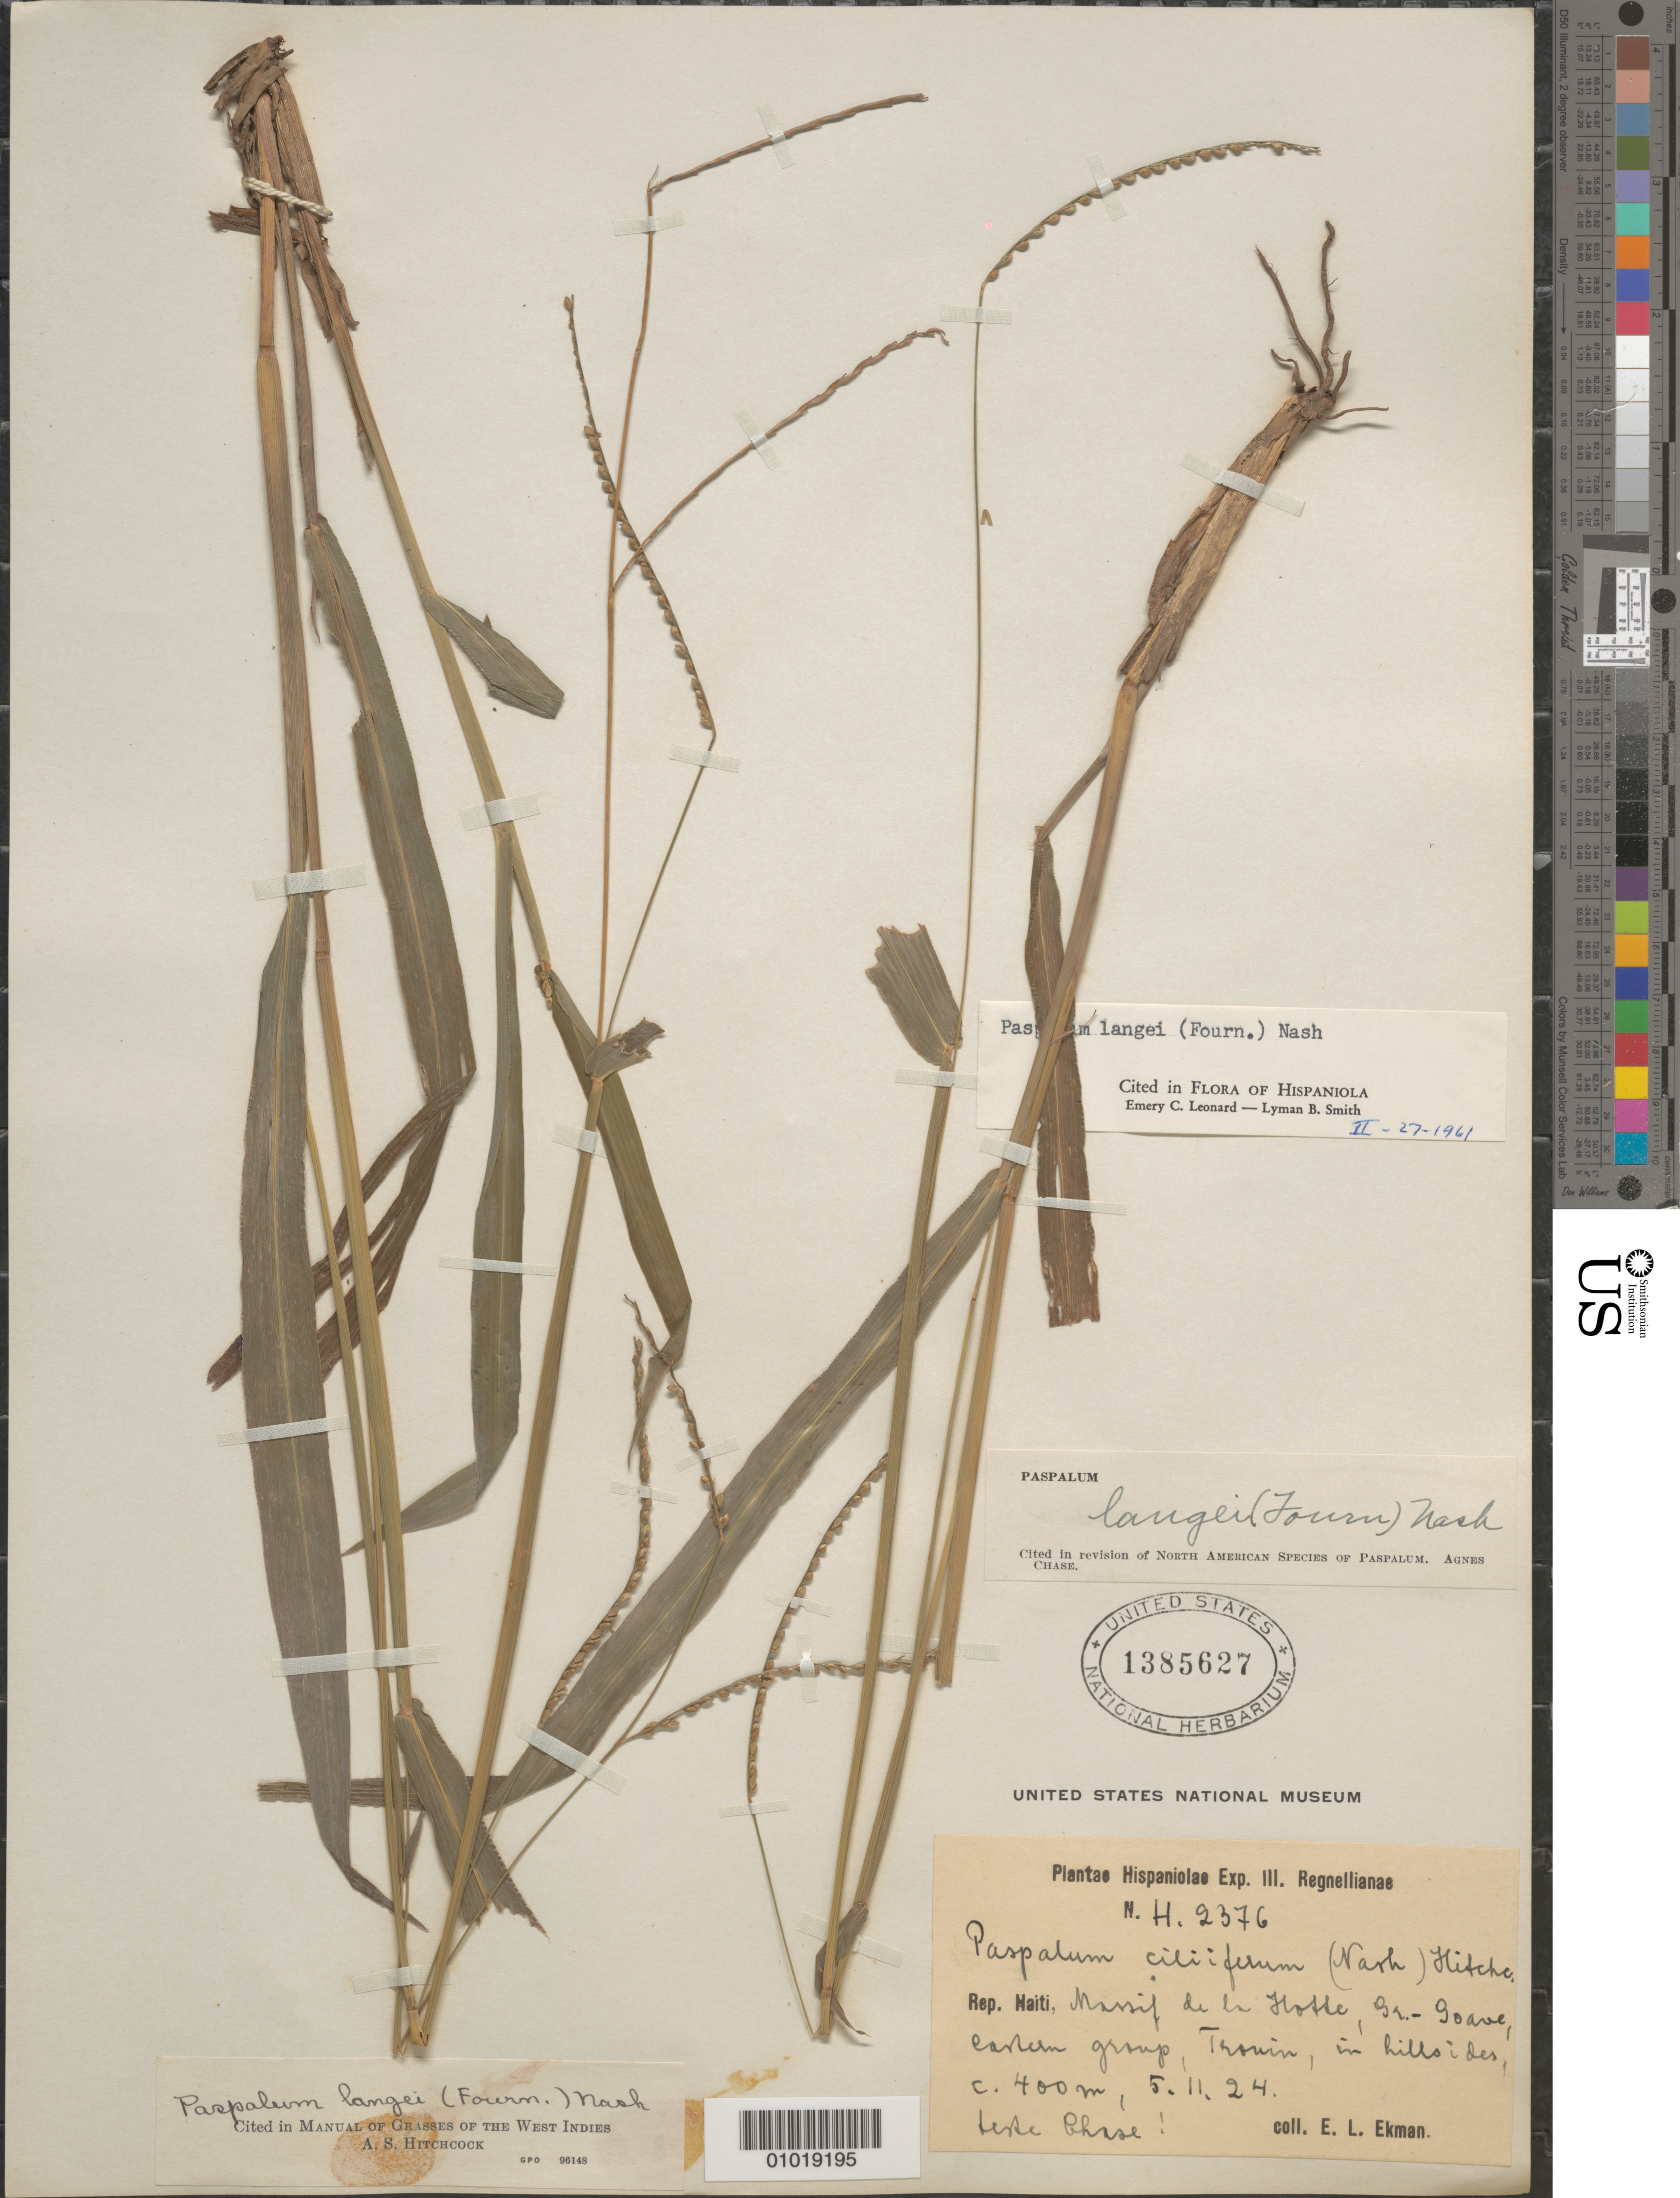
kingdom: Plantae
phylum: Tracheophyta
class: Liliopsida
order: Poales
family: Poaceae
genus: Paspalum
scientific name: Paspalum langei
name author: (E. Fourn.) Nash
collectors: E. L. Ekman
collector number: H 2376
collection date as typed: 05 Nov 1924 or 11 May 1924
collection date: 1924-05-11 or 1924-11-05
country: Haiti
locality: Massif de la Hotte, eastern group, Trouin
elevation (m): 400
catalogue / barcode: US 1385627